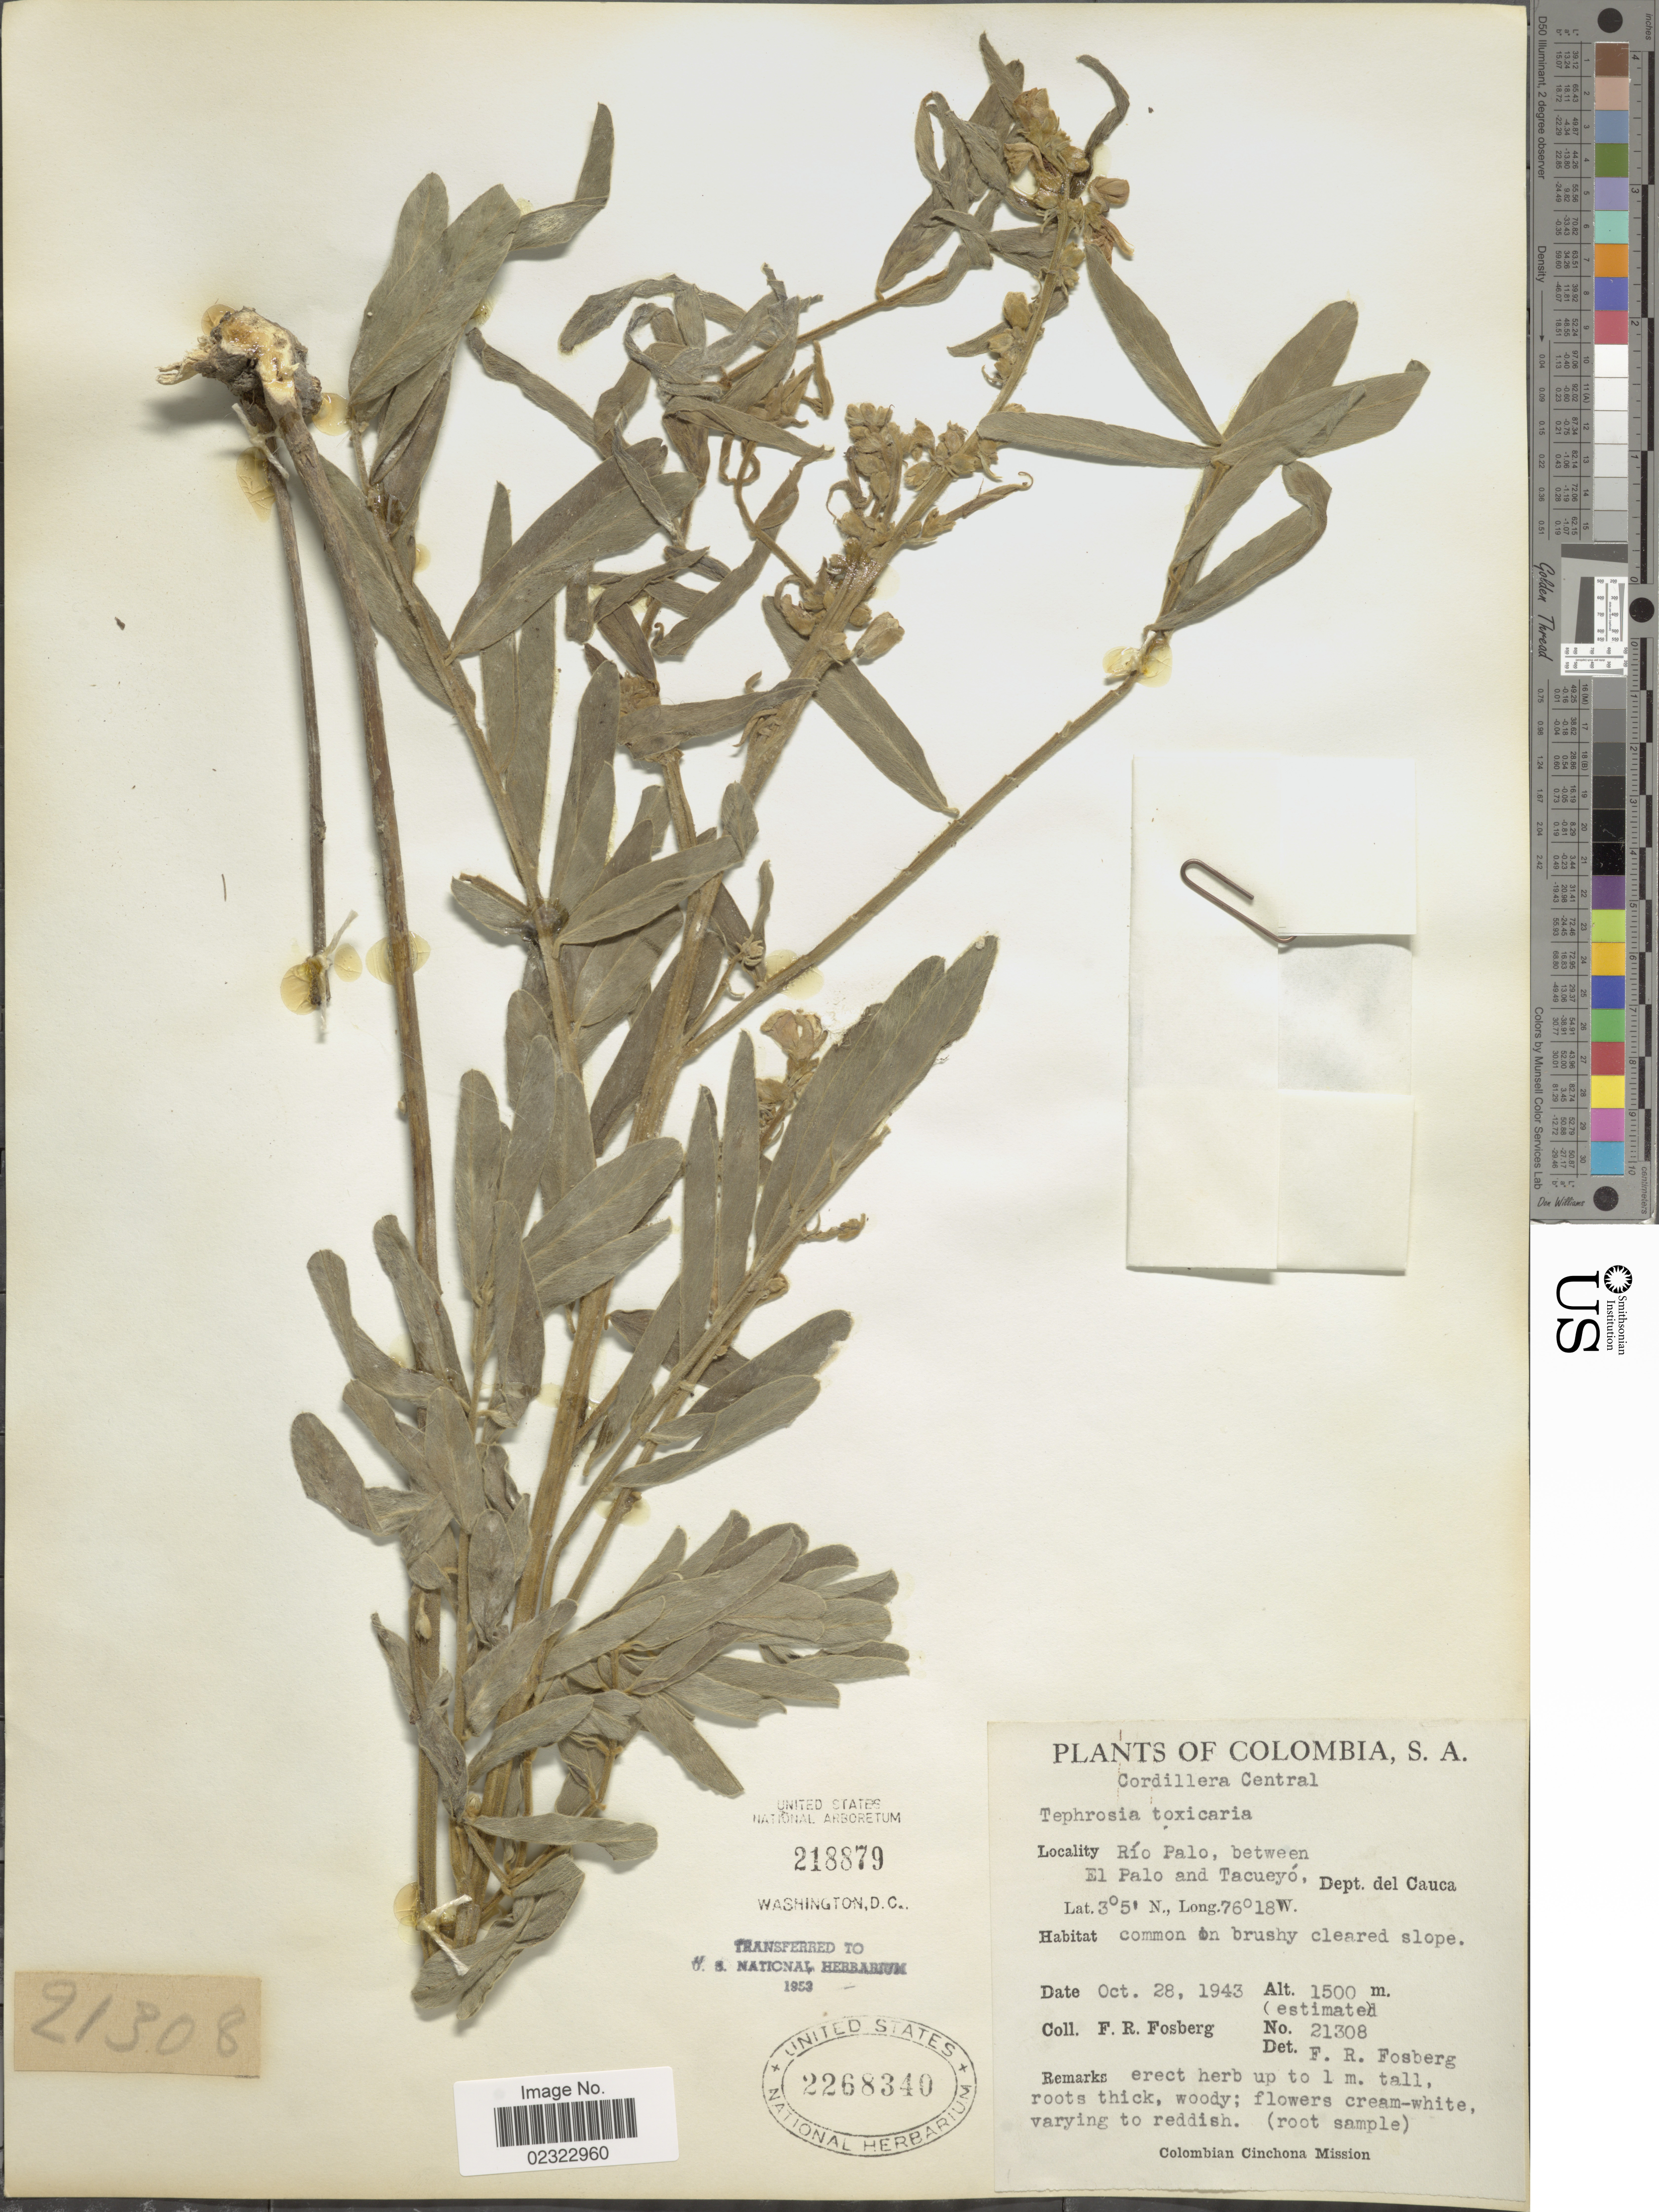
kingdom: Plantae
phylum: Tracheophyta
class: Magnoliopsida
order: Fabales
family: Fabaceae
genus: Tephrosia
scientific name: Tephrosia sinapou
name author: (Buc'hoz) A. Chev.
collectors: F. R. Fosberg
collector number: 21308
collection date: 1943-10-28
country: Colombia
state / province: Cauca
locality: Rio Palo, between El Palo and Tacueyo, Dept. del Cauca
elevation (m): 1500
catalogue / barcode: US 2268340